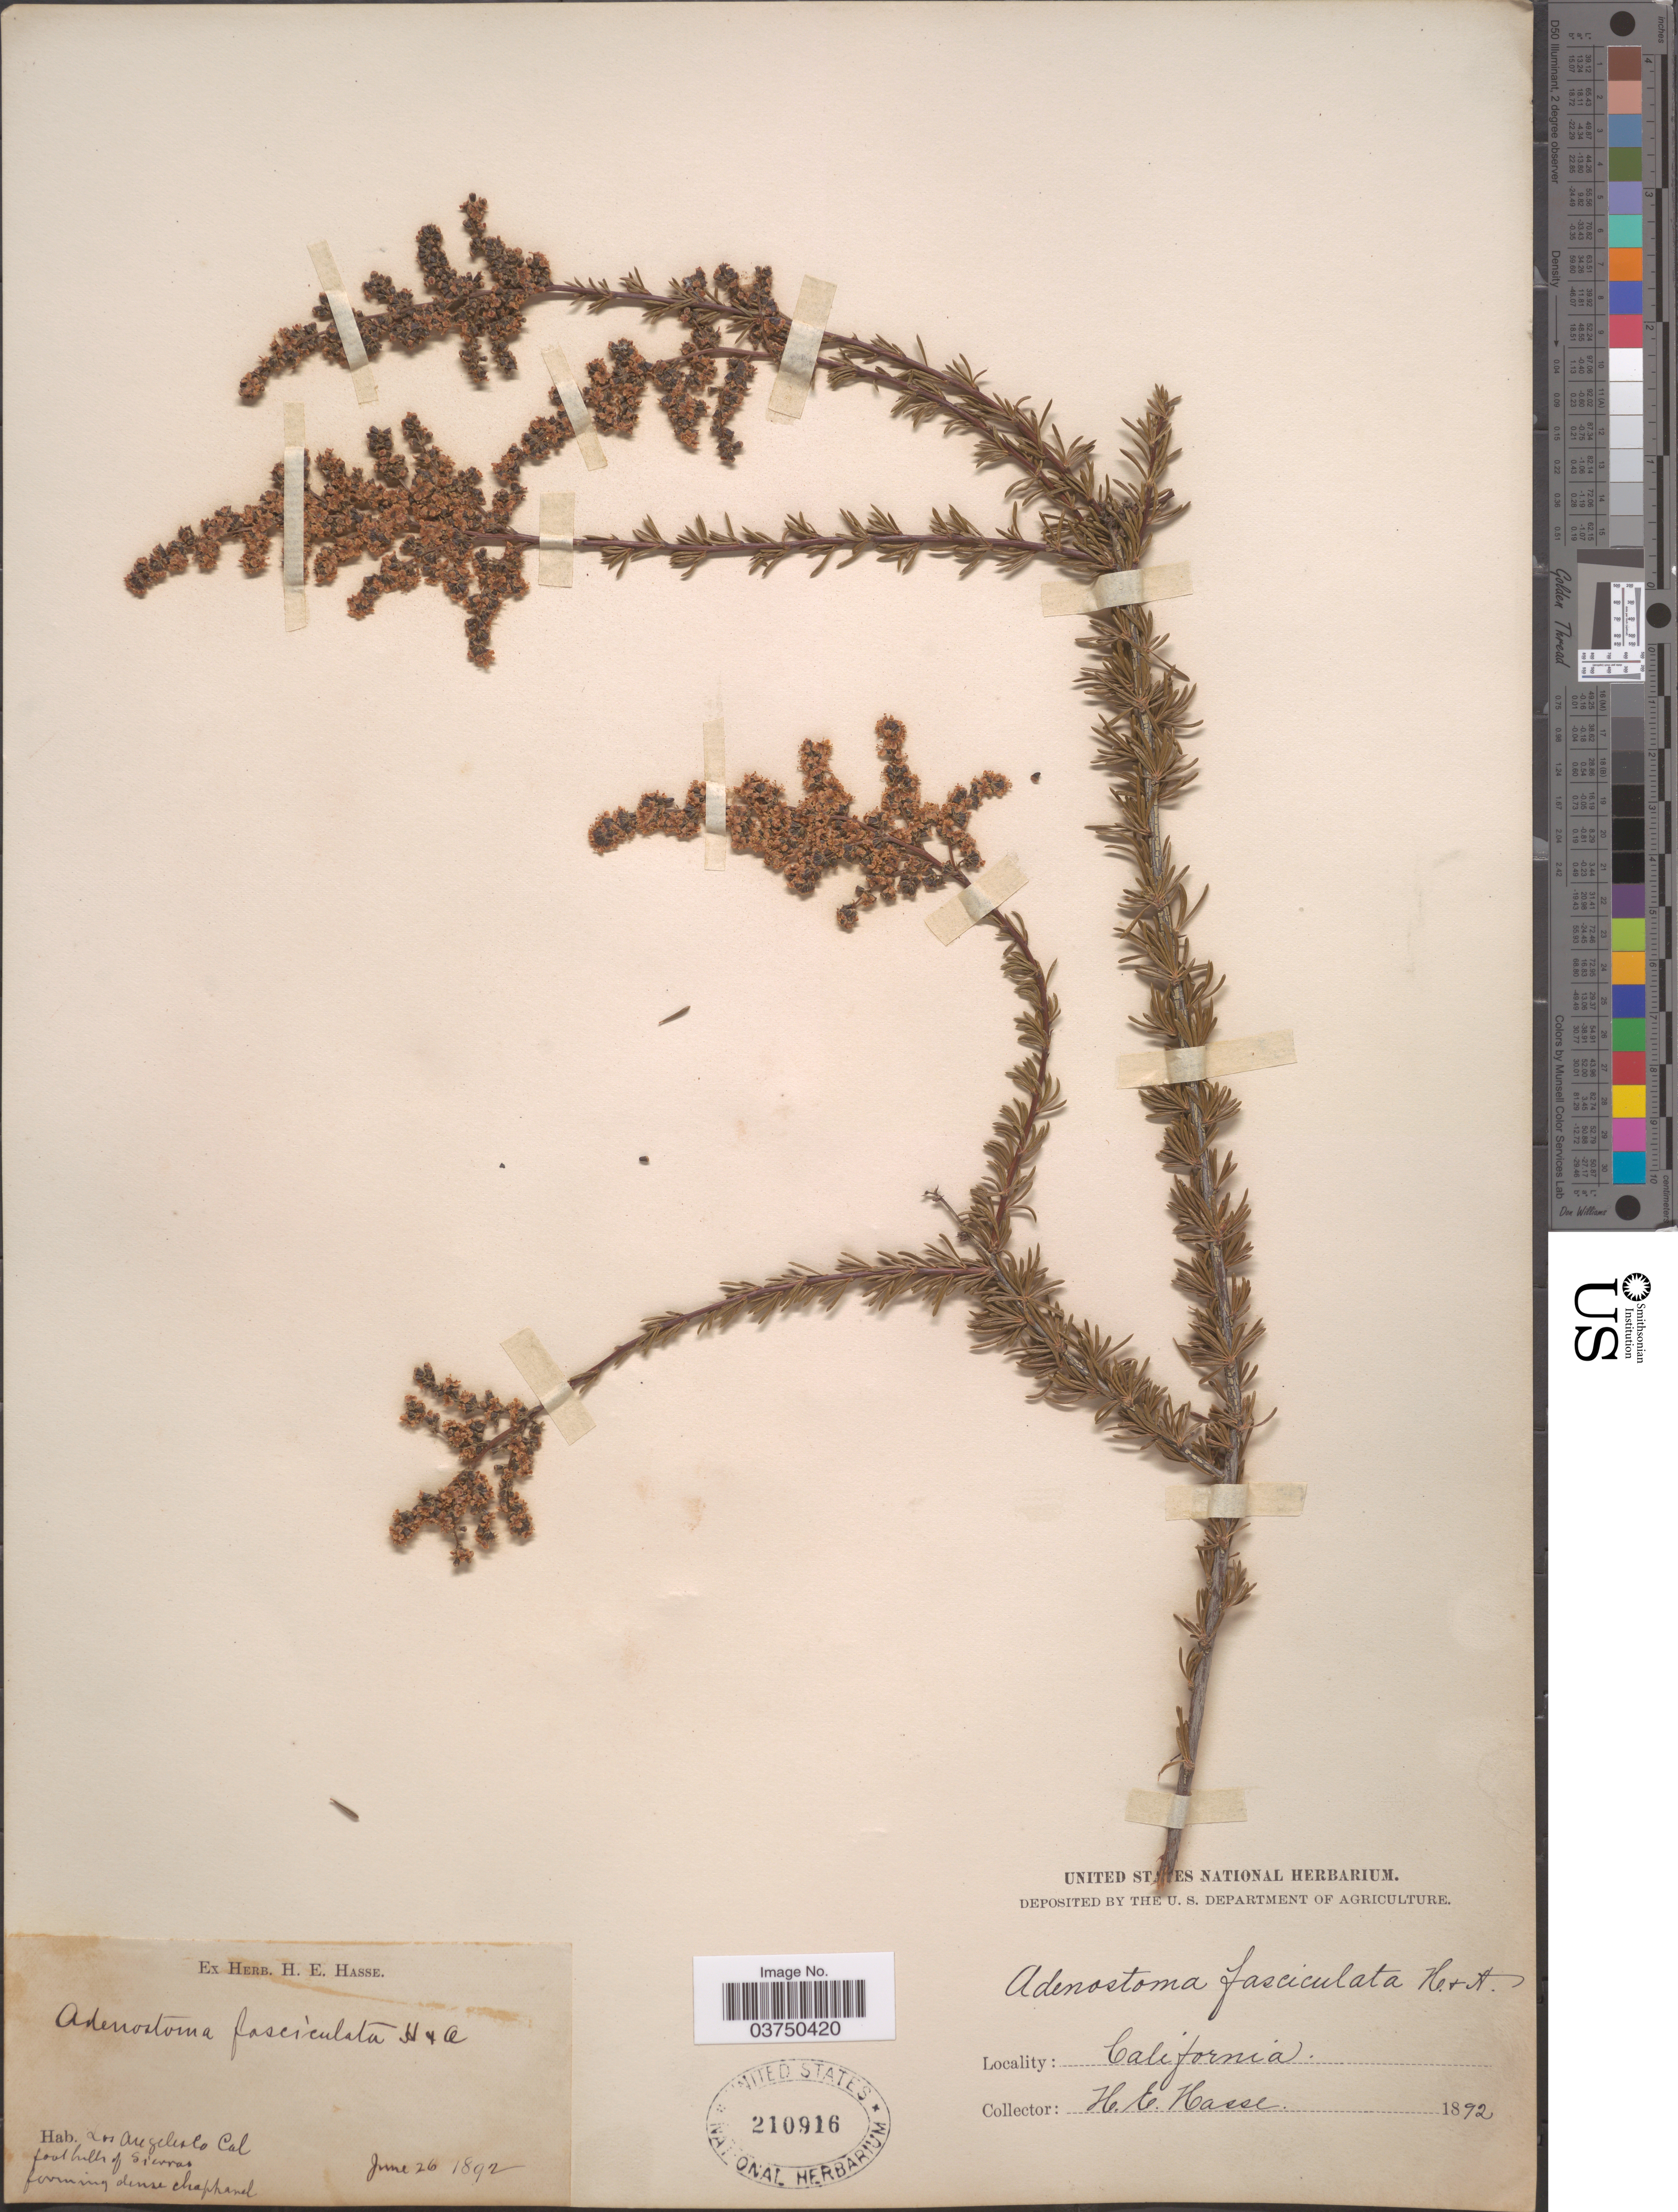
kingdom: Plantae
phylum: Tracheophyta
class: Magnoliopsida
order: Rosales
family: Rosaceae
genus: Adenostoma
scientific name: Adenostoma fasciculatum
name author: Hook. & Arn.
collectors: H. E. Hasse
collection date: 1892-06-26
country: United States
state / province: California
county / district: Los Angeles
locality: Los Angeles Co.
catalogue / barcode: US 210916